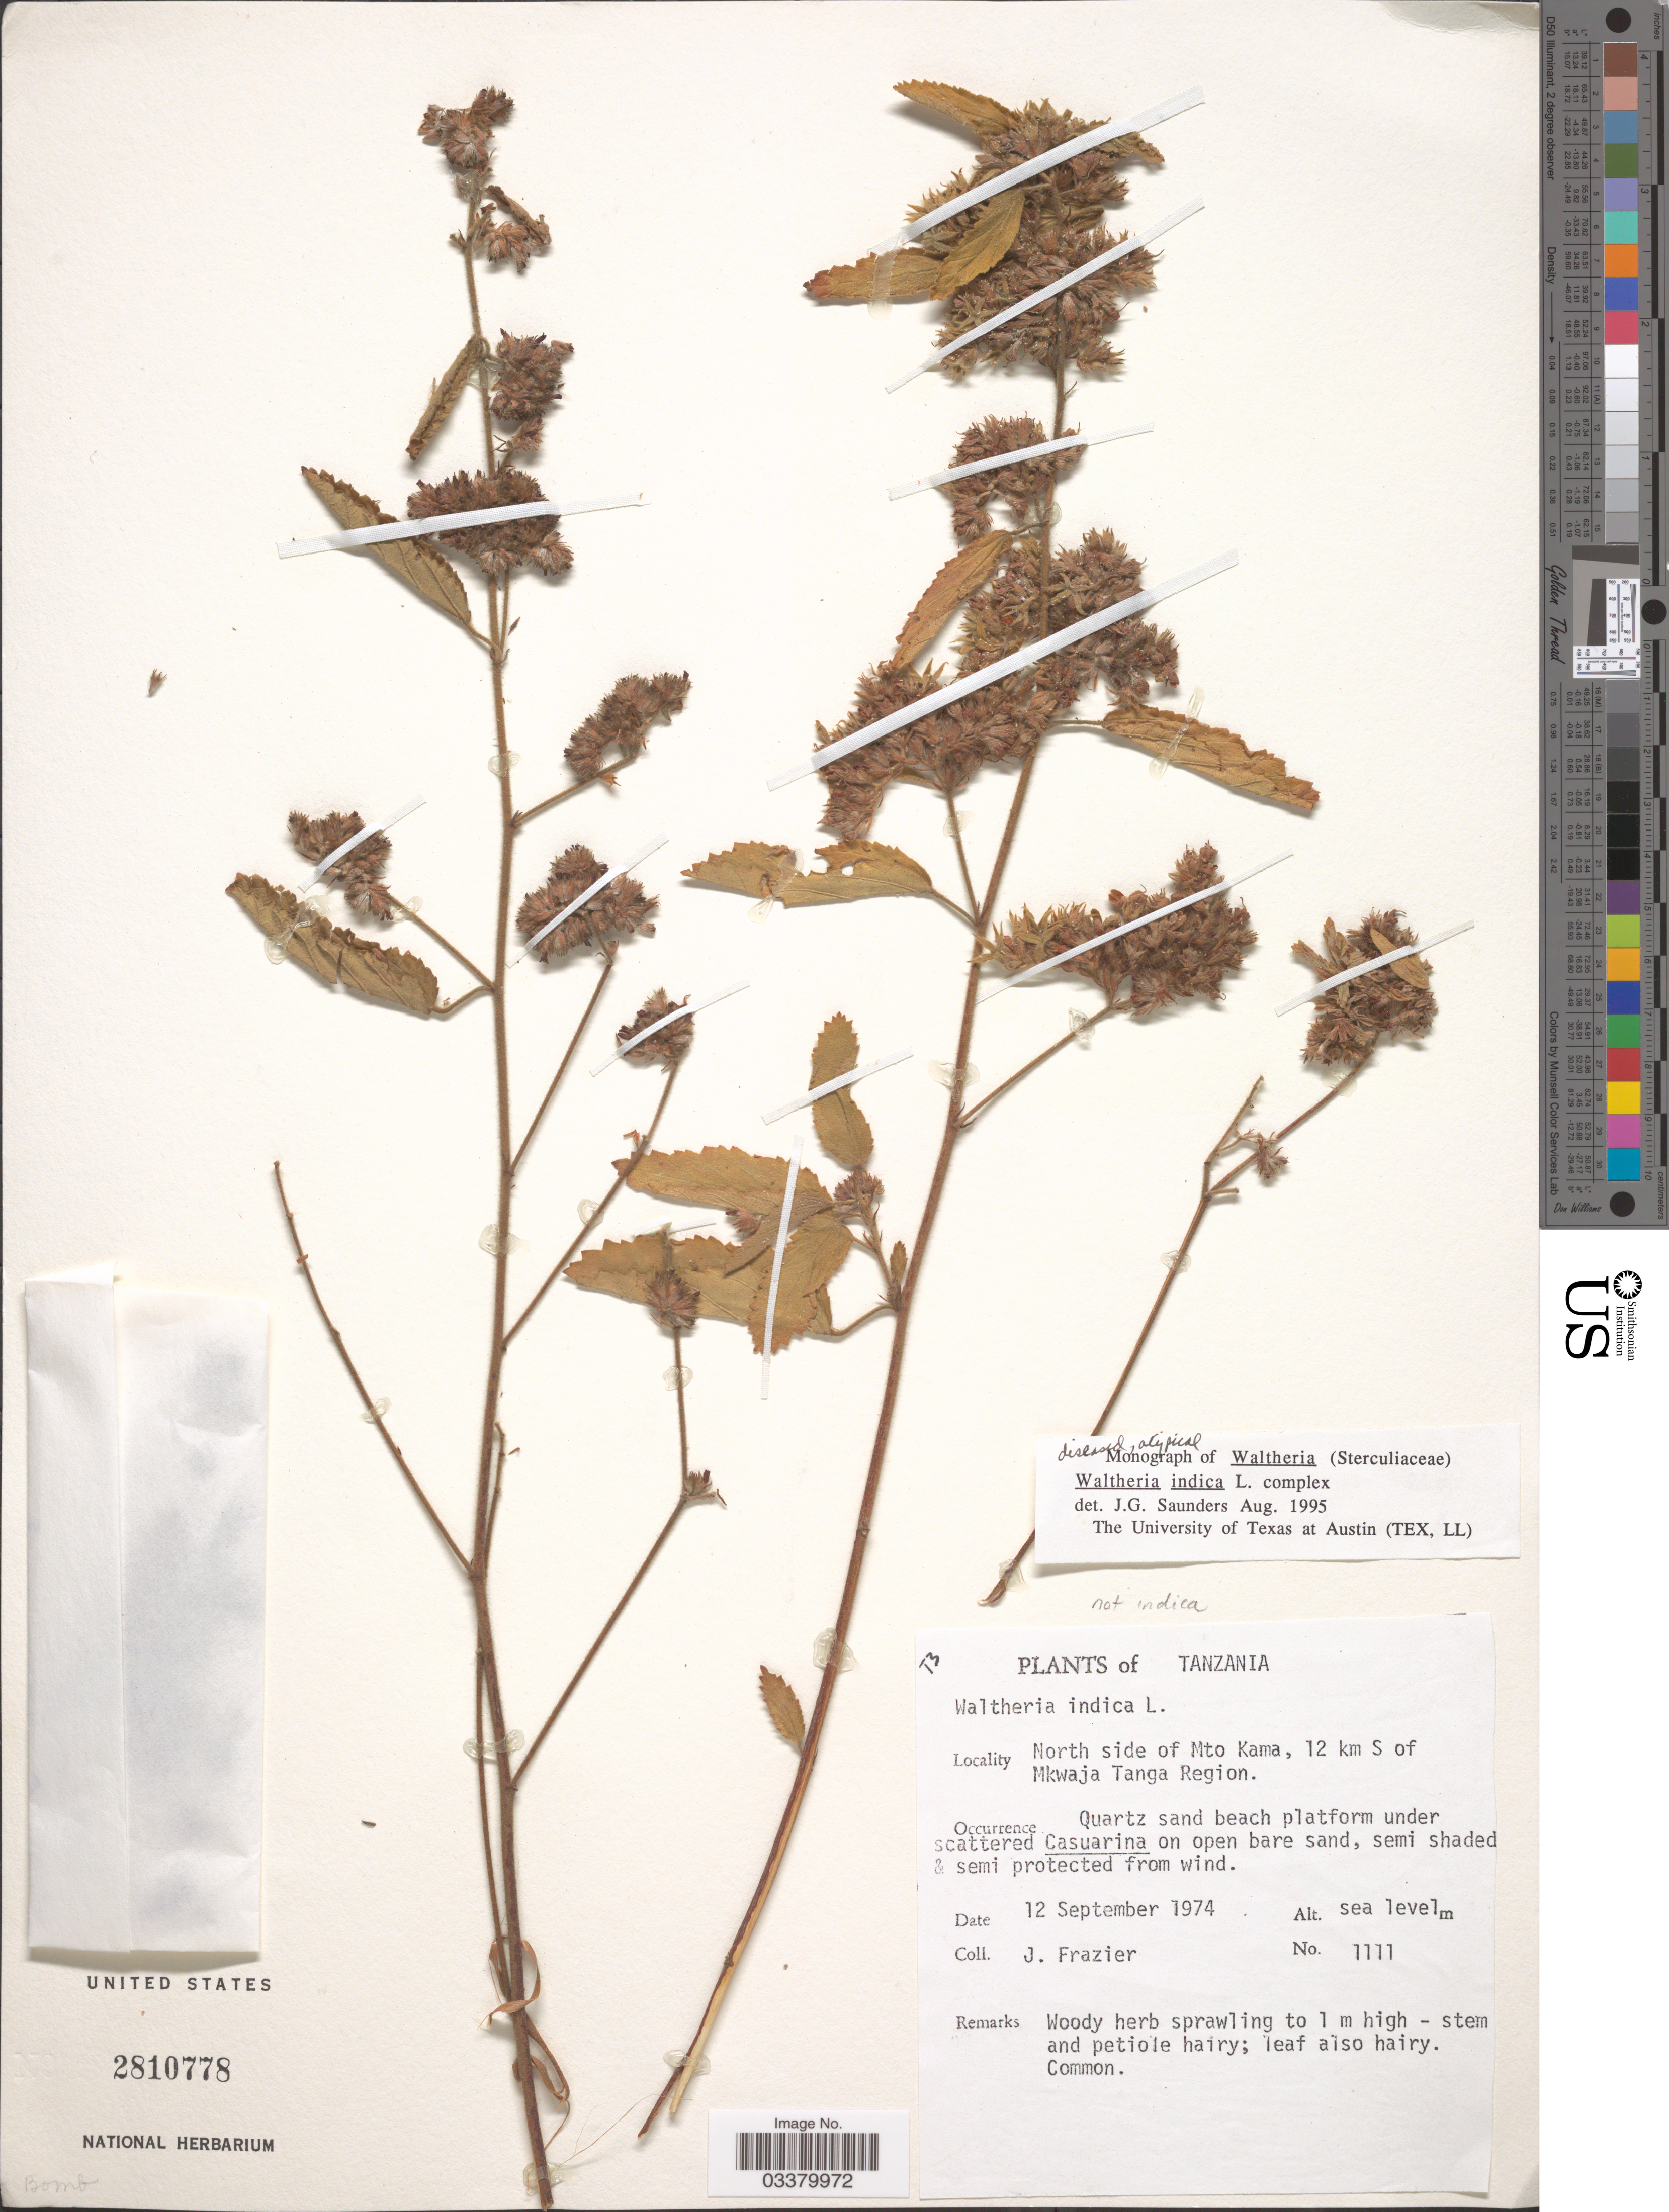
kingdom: Plantae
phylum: Tracheophyta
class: Magnoliopsida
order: Malvales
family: Malvaceae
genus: Waltheria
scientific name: Waltheria indica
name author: L.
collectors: J. Frazier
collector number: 1111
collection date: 1974-09-12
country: Tanzania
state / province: Tanga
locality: T3, North side of Mto Kama, 12 km S of Mkwaja Tanga Region.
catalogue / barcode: US 2810778